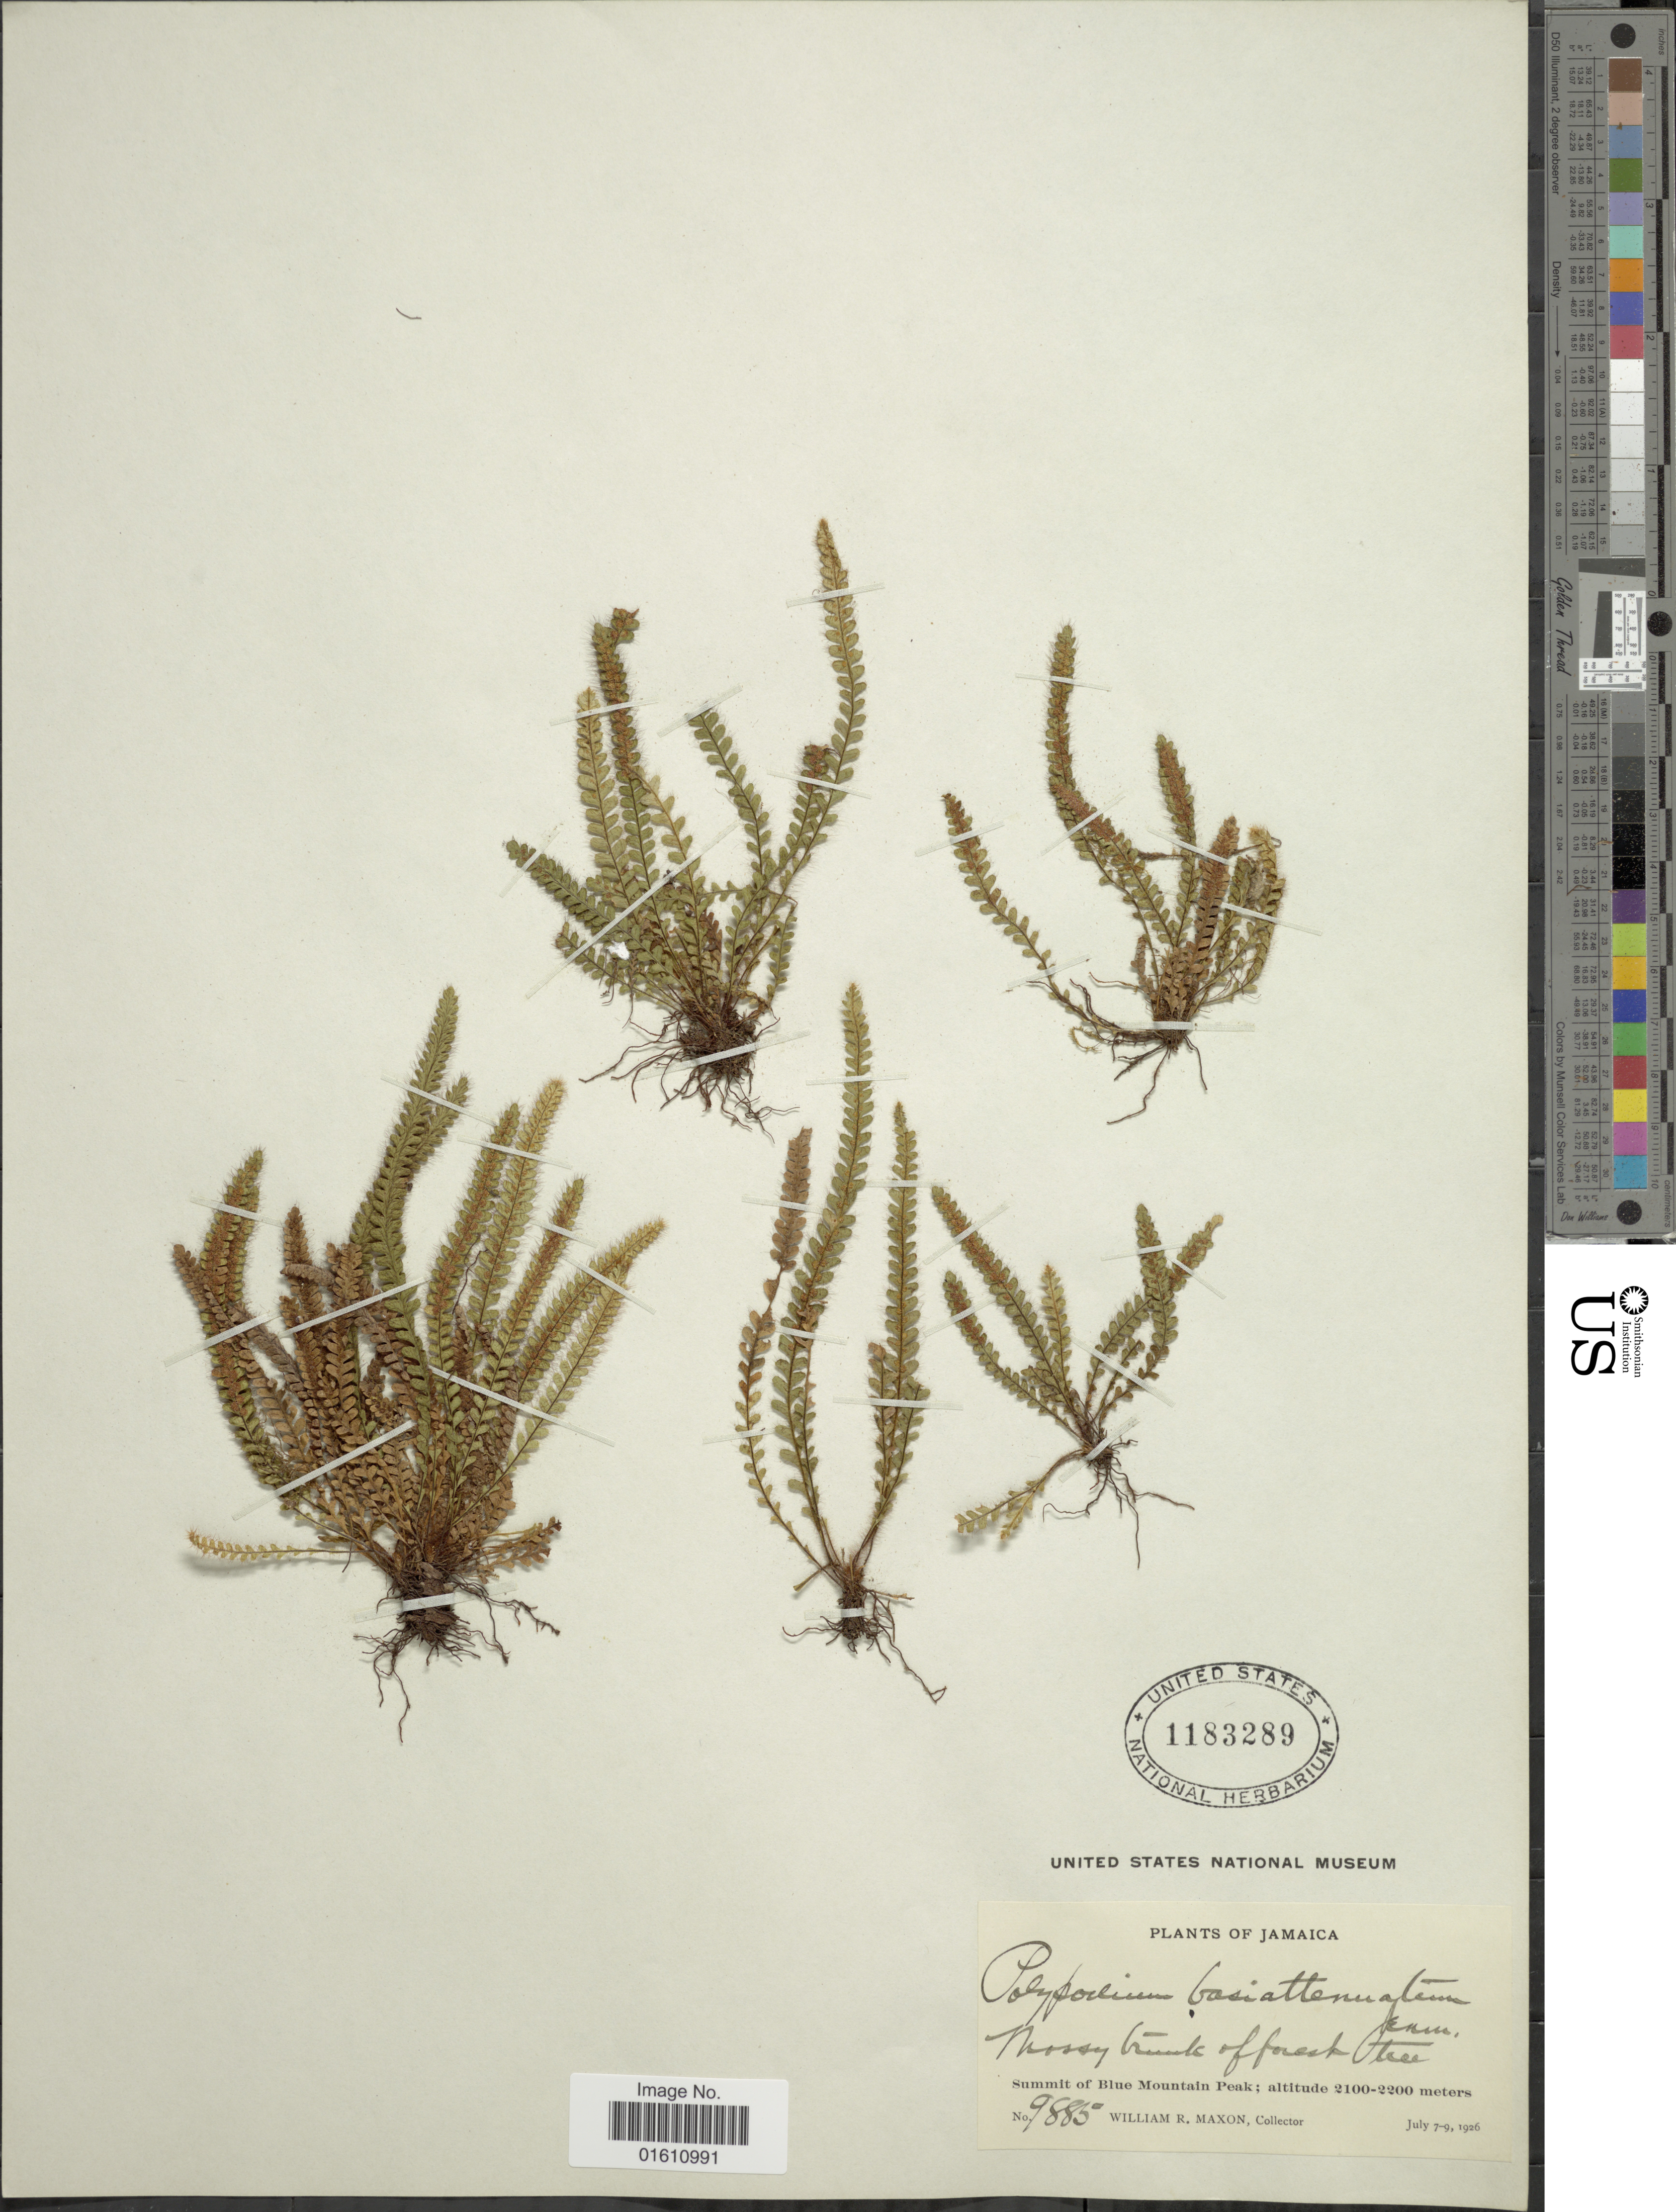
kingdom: Plantae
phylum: Tracheophyta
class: Polypodiopsida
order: Polypodiales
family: Polypodiaceae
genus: Moranopteris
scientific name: Moranopteris basiattenuata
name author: (Jenman) R. Y. Hirai & J. Prado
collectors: W. R. Maxon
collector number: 9885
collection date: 1926-07-07/1926-08-09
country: Jamaica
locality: Summit of Blue Mountain Peak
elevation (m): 2100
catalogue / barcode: US 1183289